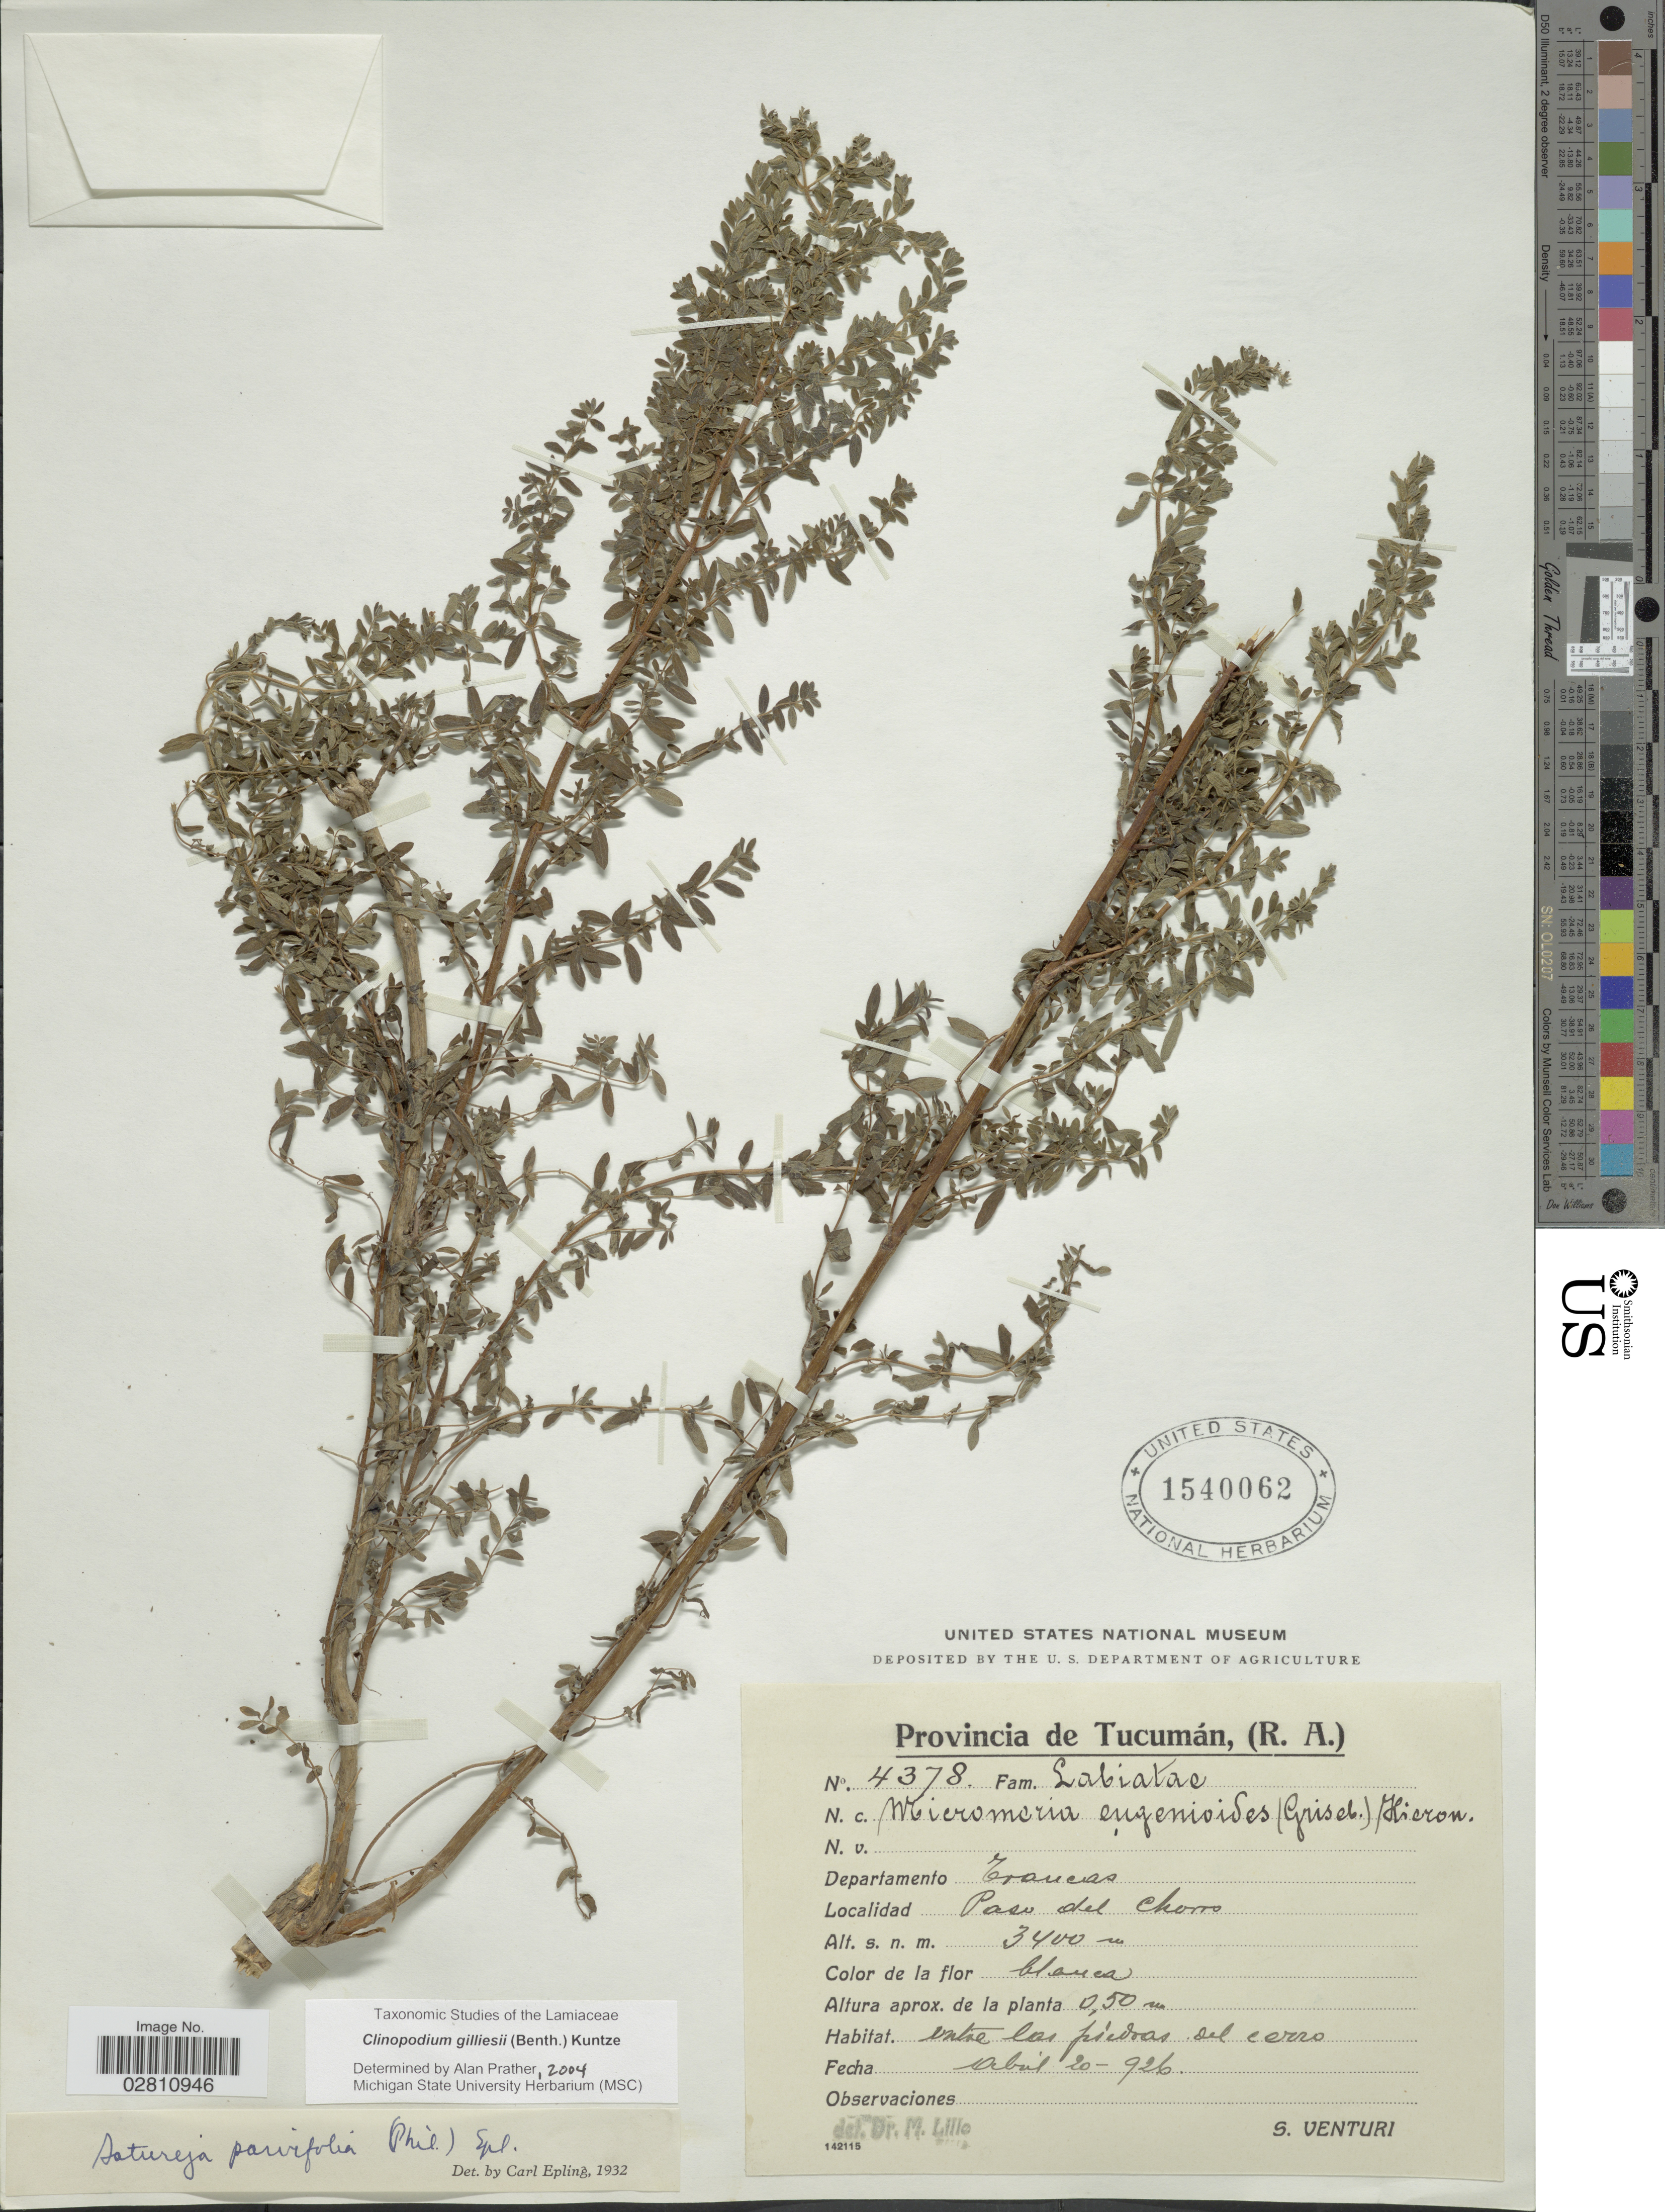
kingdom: Plantae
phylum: Tracheophyta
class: Magnoliopsida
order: Lamiales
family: Lamiaceae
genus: Clinopodium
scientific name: Clinopodium gilliesii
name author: (Benth.) Kuntze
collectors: S. Venturi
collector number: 4378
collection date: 1926-04-20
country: Argentina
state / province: Tucuman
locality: Departamento Traucas, Paso del Chorro.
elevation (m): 3400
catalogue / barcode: US 1540062